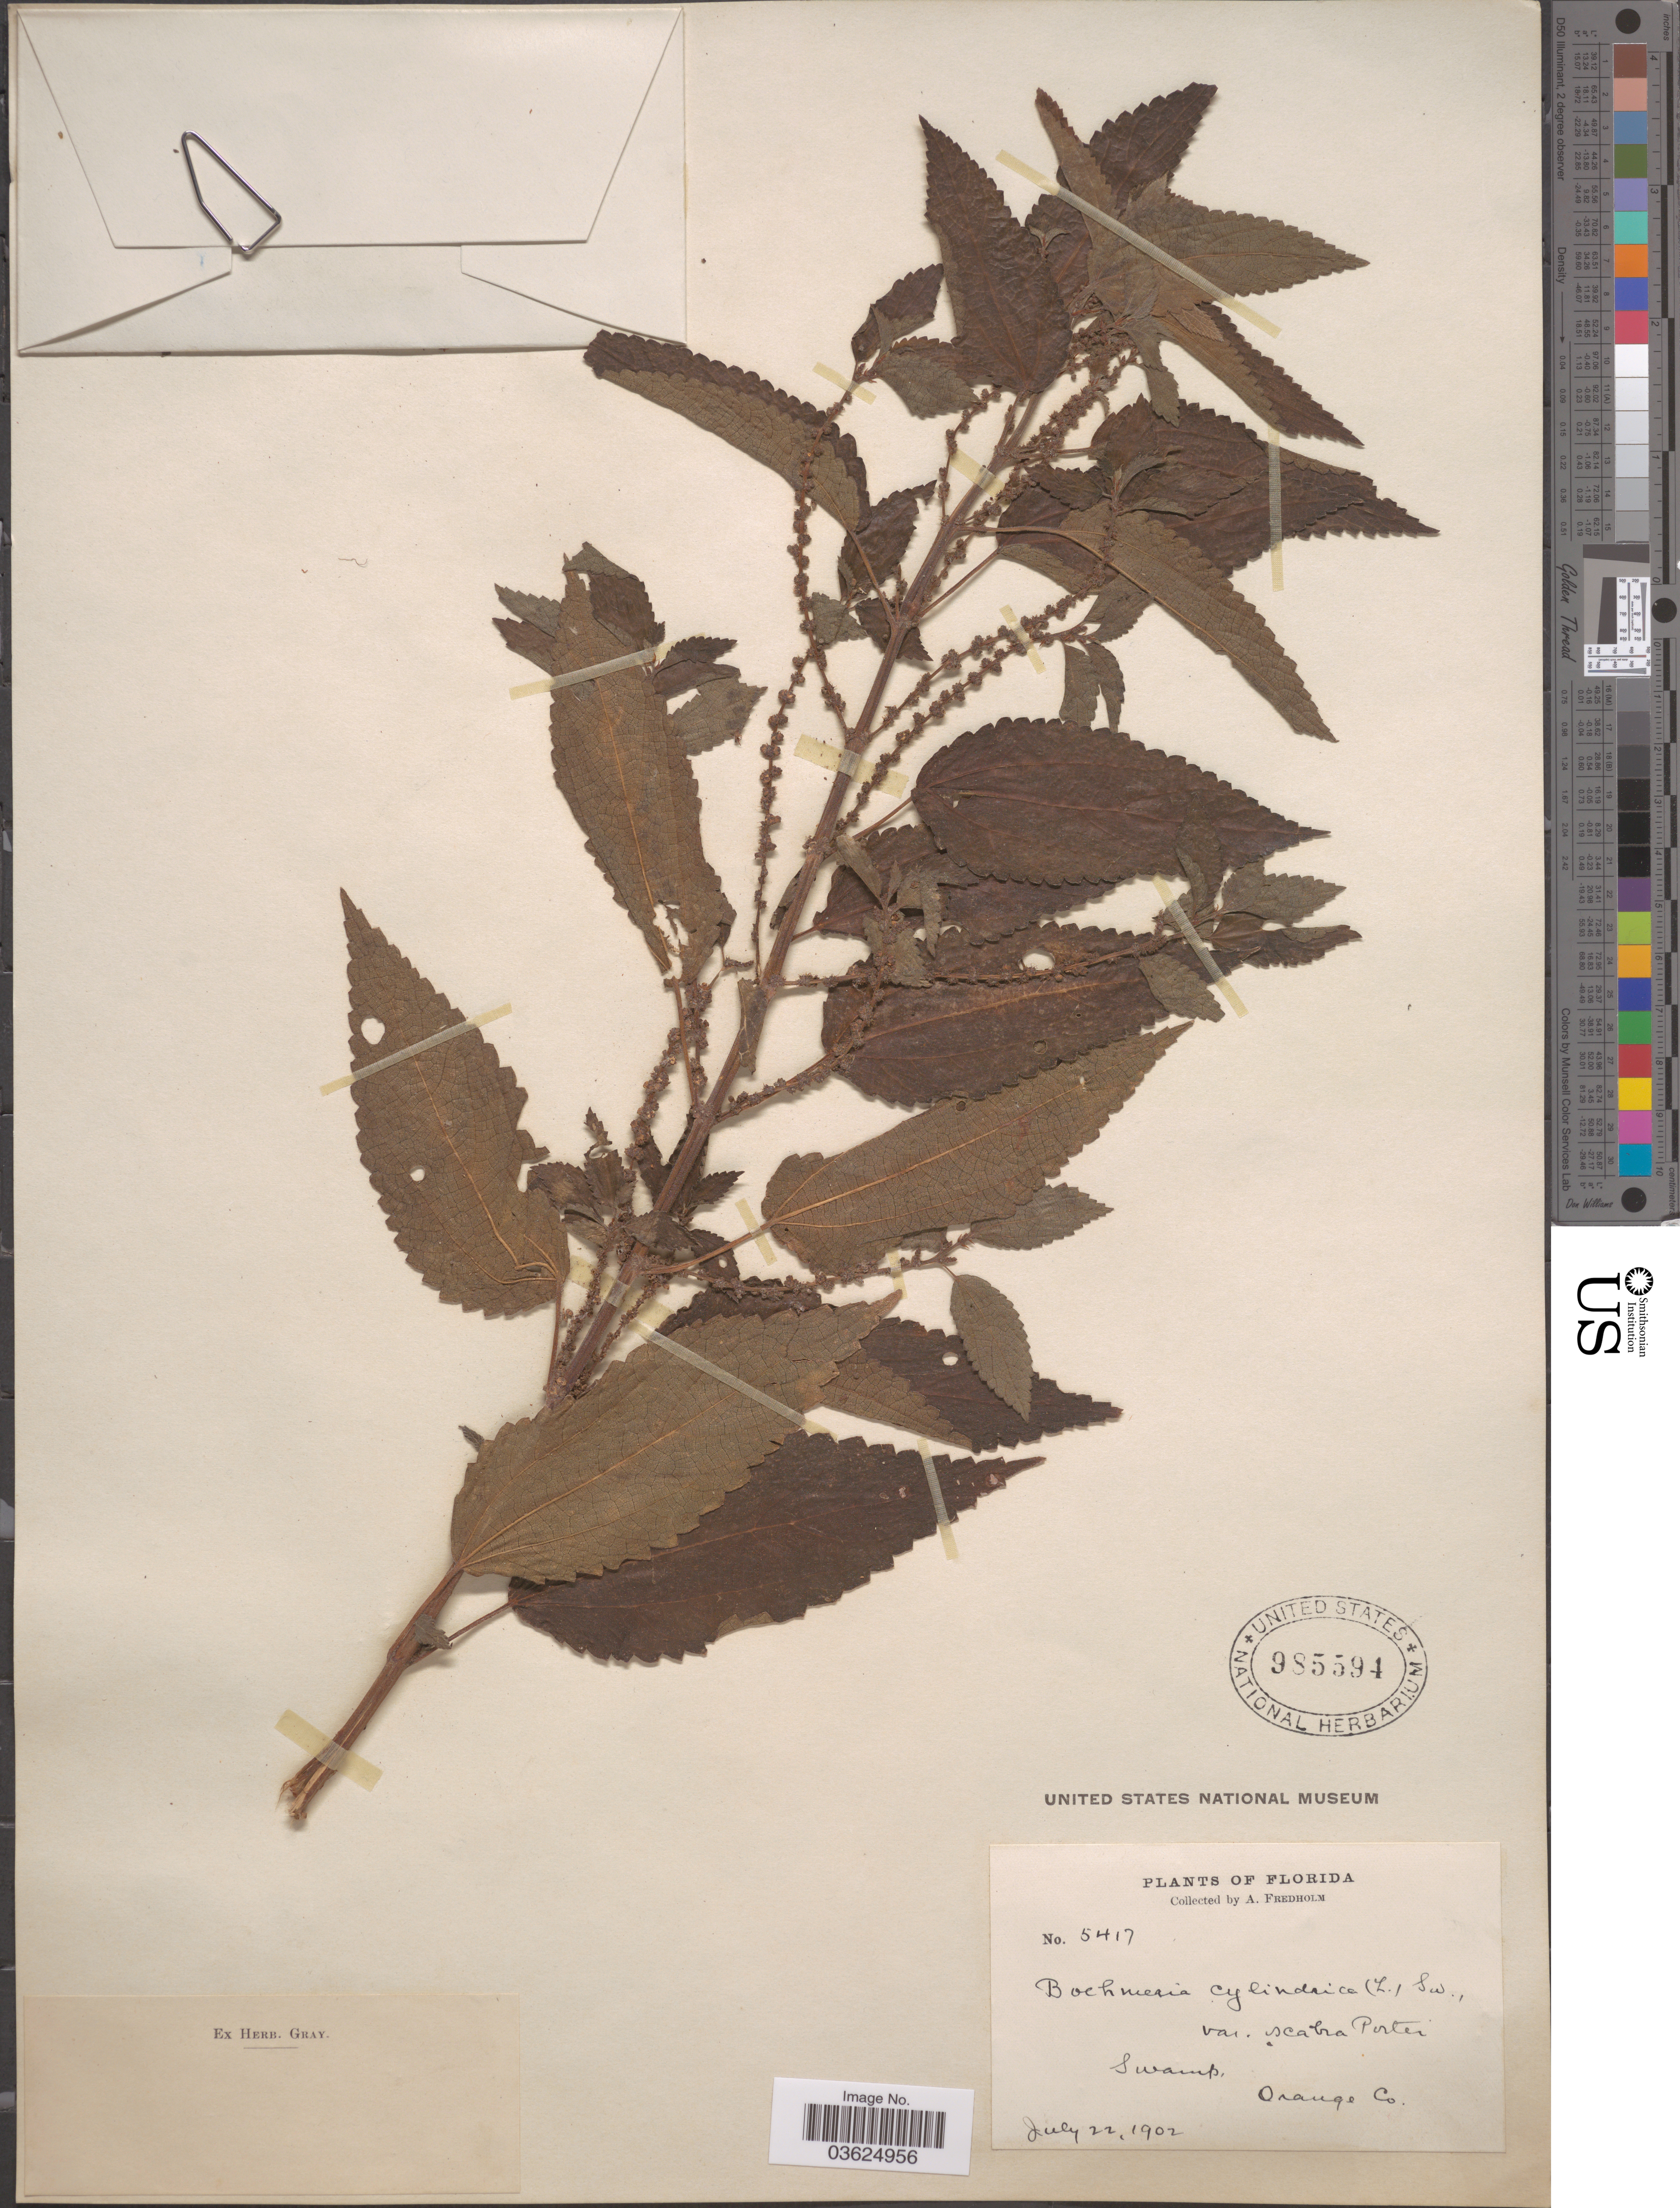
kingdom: Plantae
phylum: Tracheophyta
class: Magnoliopsida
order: Rosales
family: Urticaceae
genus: Boehmeria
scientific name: Boehmeria drummondiana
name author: Wedd.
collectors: A. Fredholm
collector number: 5417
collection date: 1902-07-22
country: United States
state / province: Florida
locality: Orange Co.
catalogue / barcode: US 985594